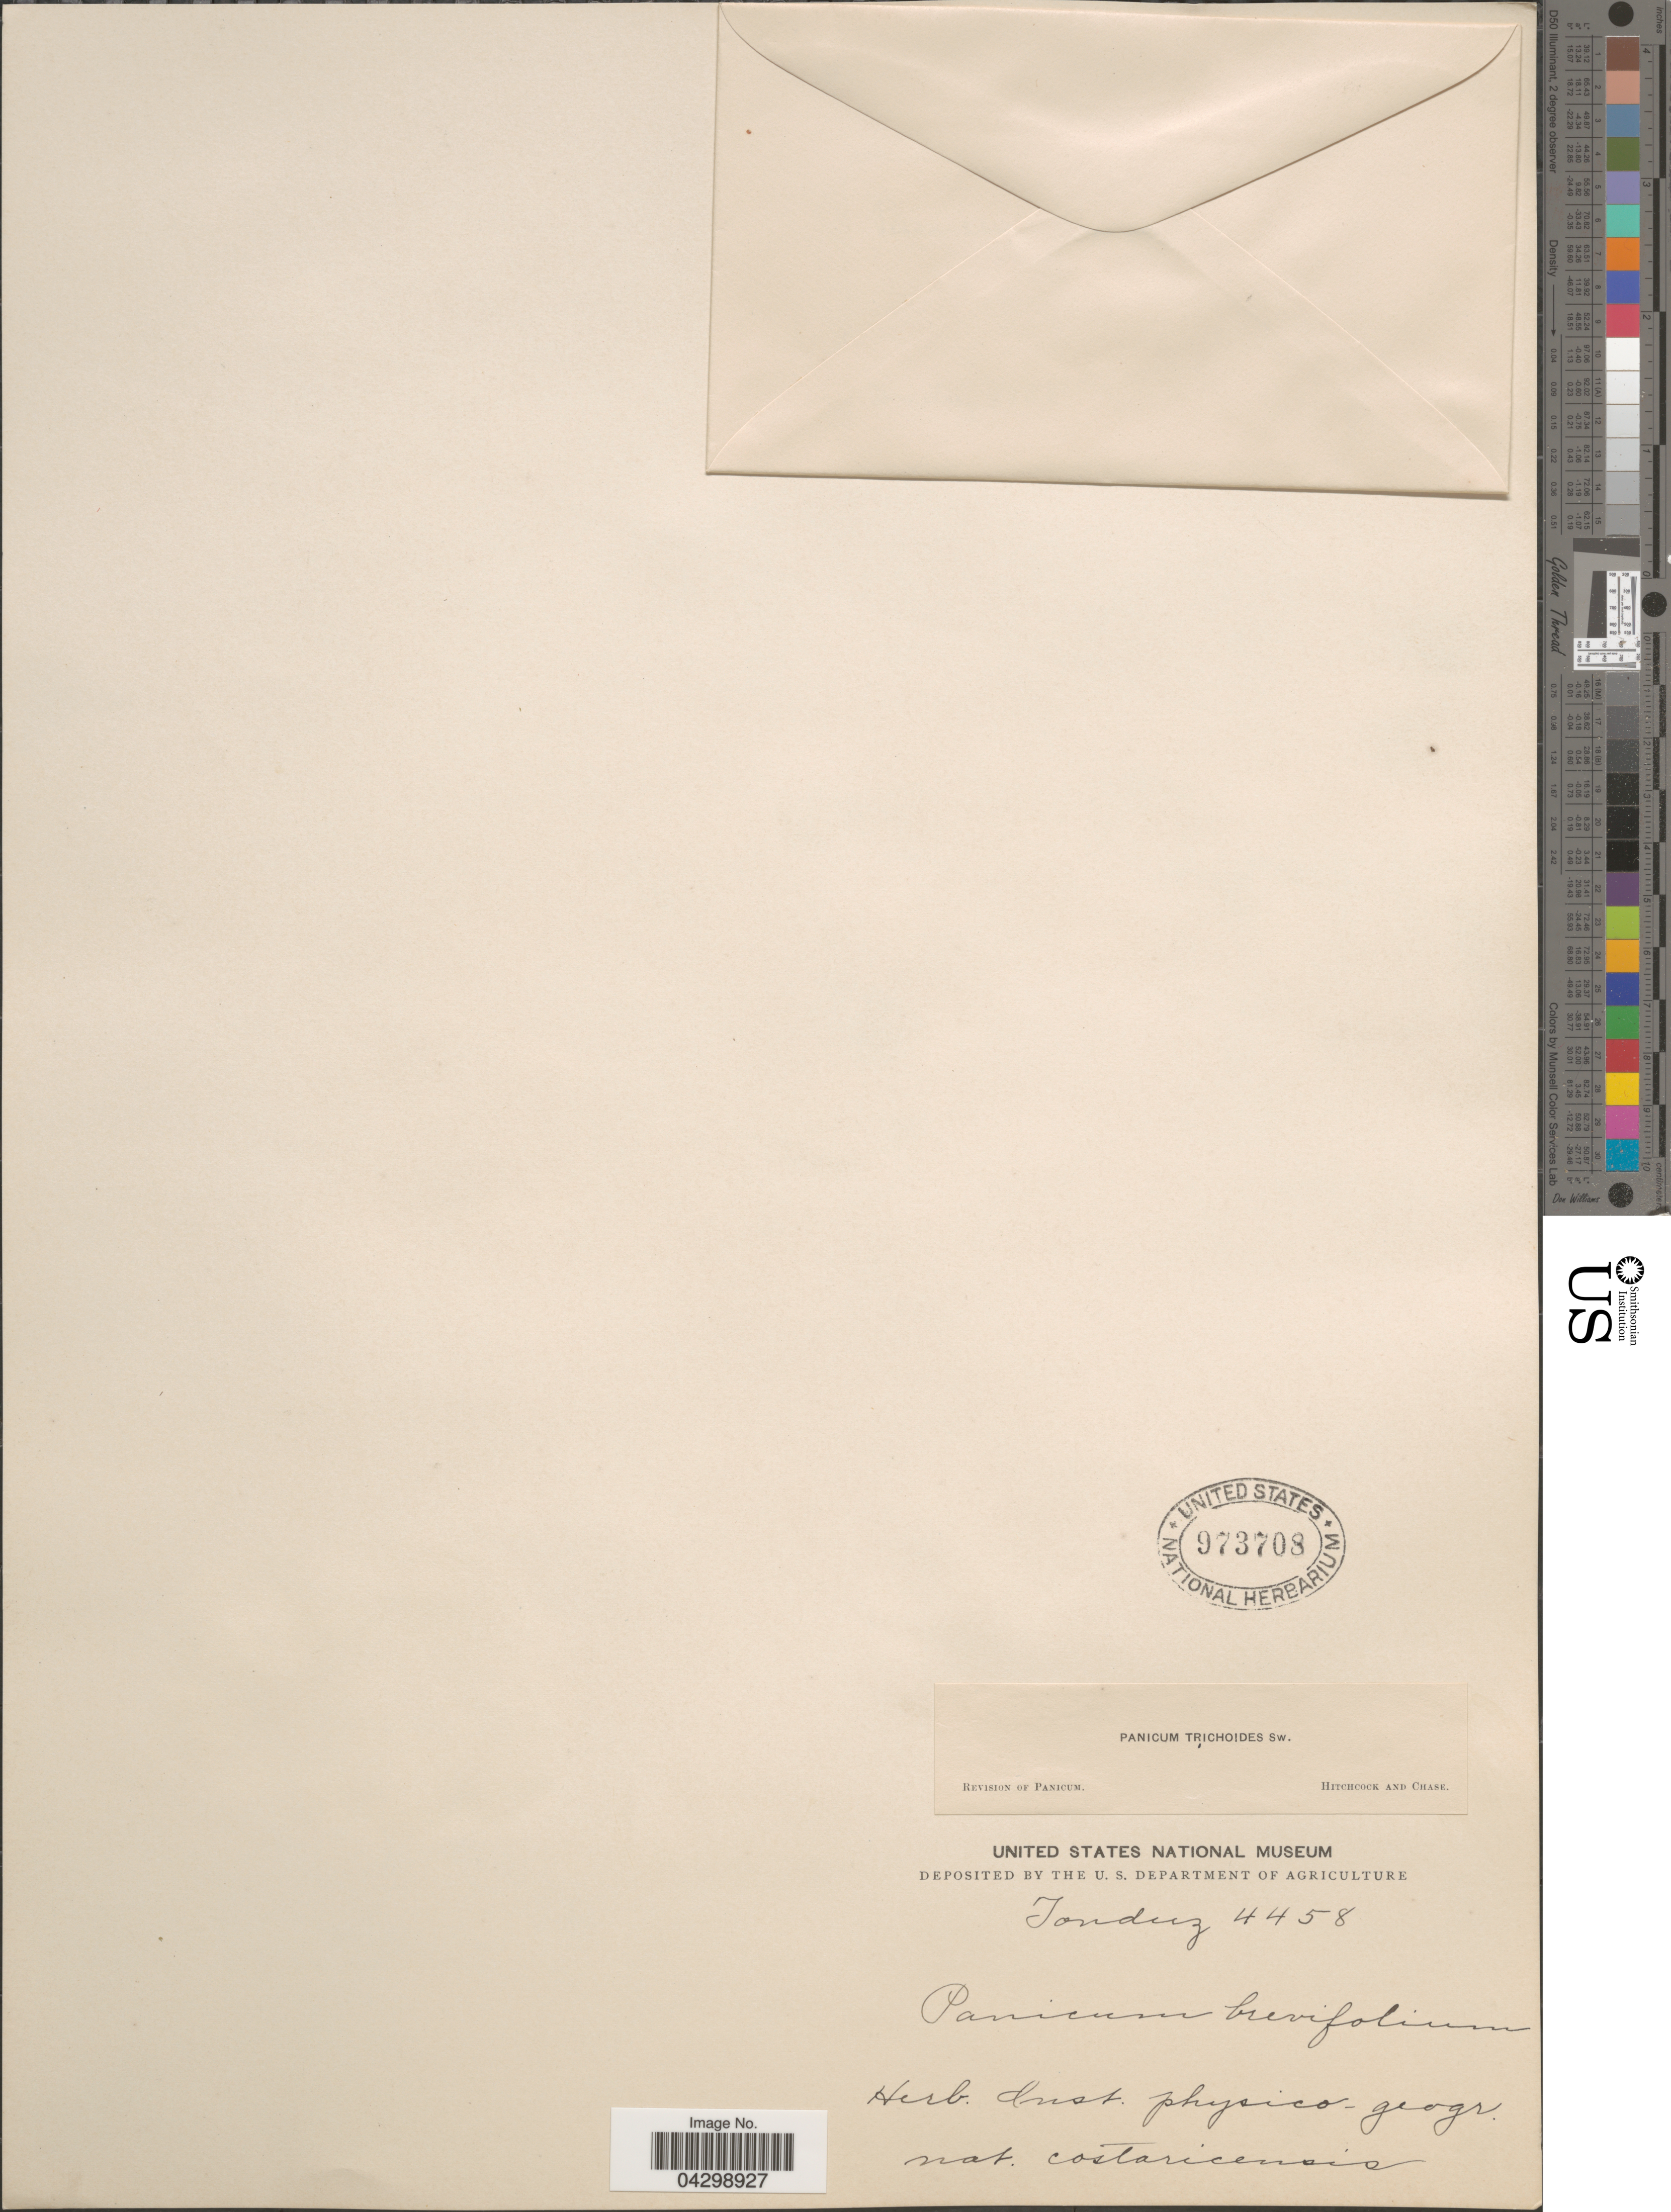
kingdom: Plantae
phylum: Tracheophyta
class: Liliopsida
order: Poales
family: Poaceae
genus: Panicum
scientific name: Panicum trichoides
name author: Sw.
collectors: Tonduz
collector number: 4458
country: Costa Rica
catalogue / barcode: US 973708